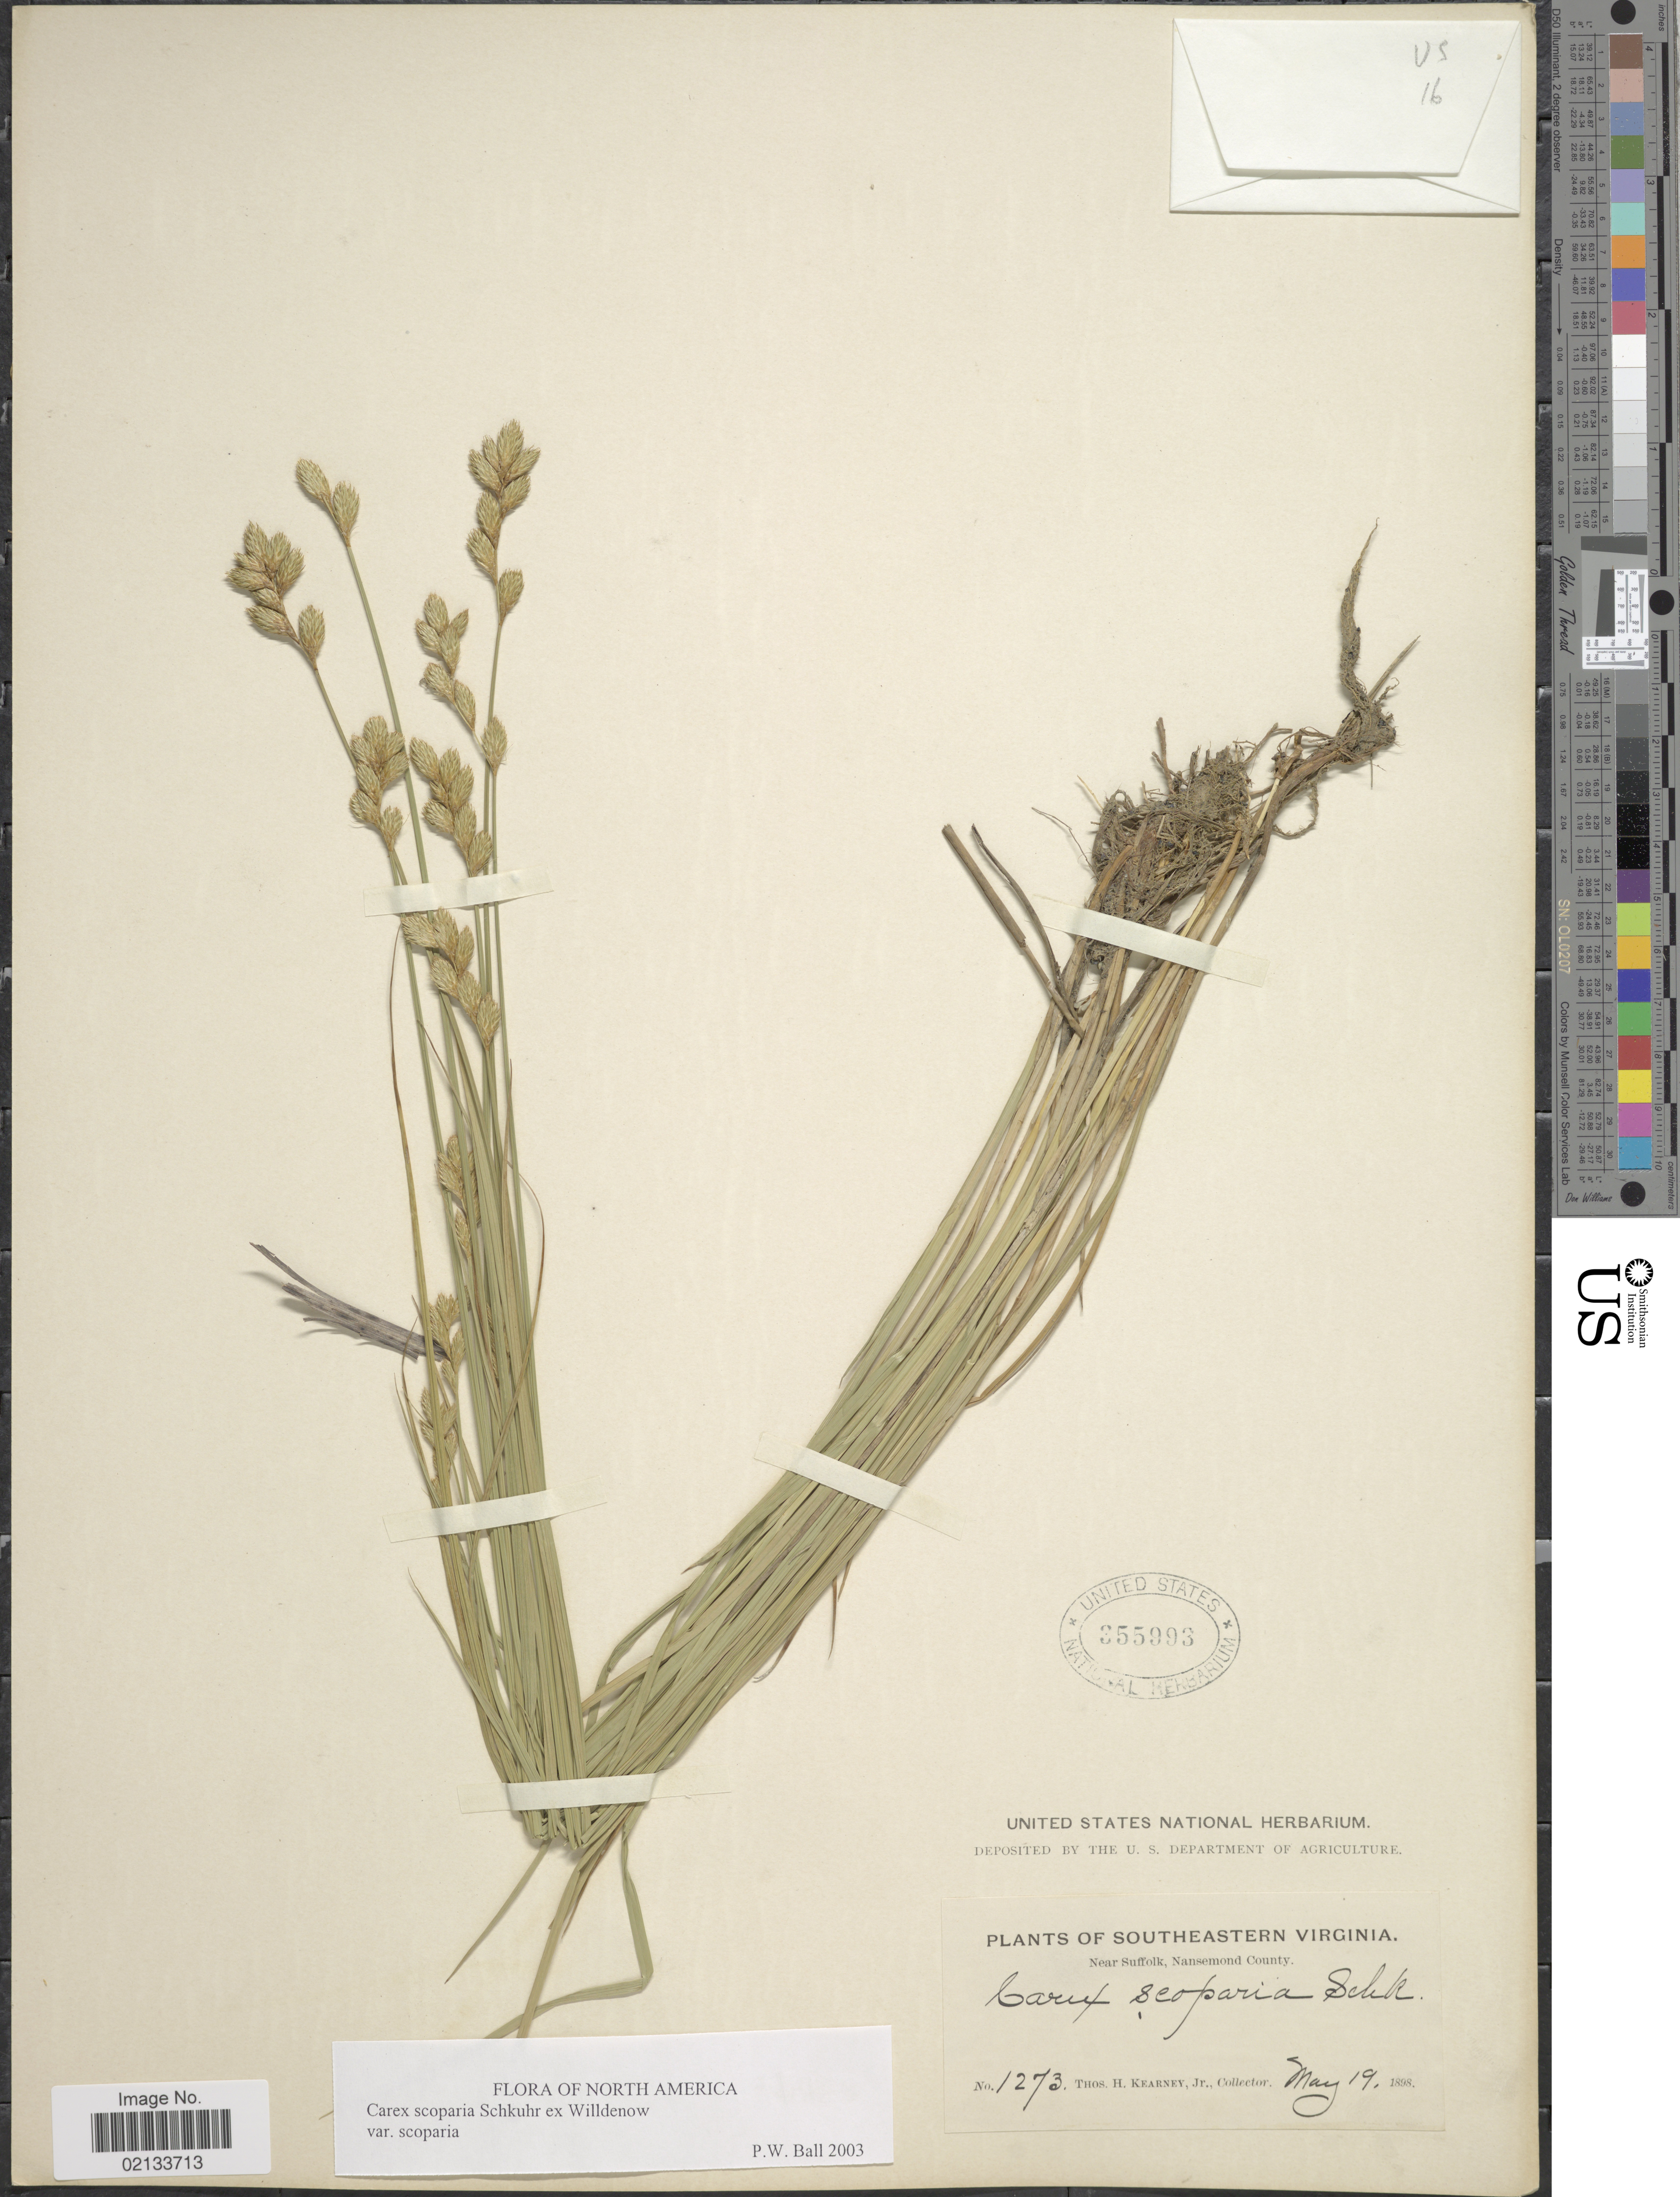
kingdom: Plantae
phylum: Tracheophyta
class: Liliopsida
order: Poales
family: Cyperaceae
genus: Carex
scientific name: Carex scoparia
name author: Schkuhr ex Willd.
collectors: T. H. Kearney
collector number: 1273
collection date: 1898-05-19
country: United States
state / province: Virginia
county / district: City of Suffolk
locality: Southeastern Virginia, Near Suffolk, Nansemond County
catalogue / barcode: US 355993